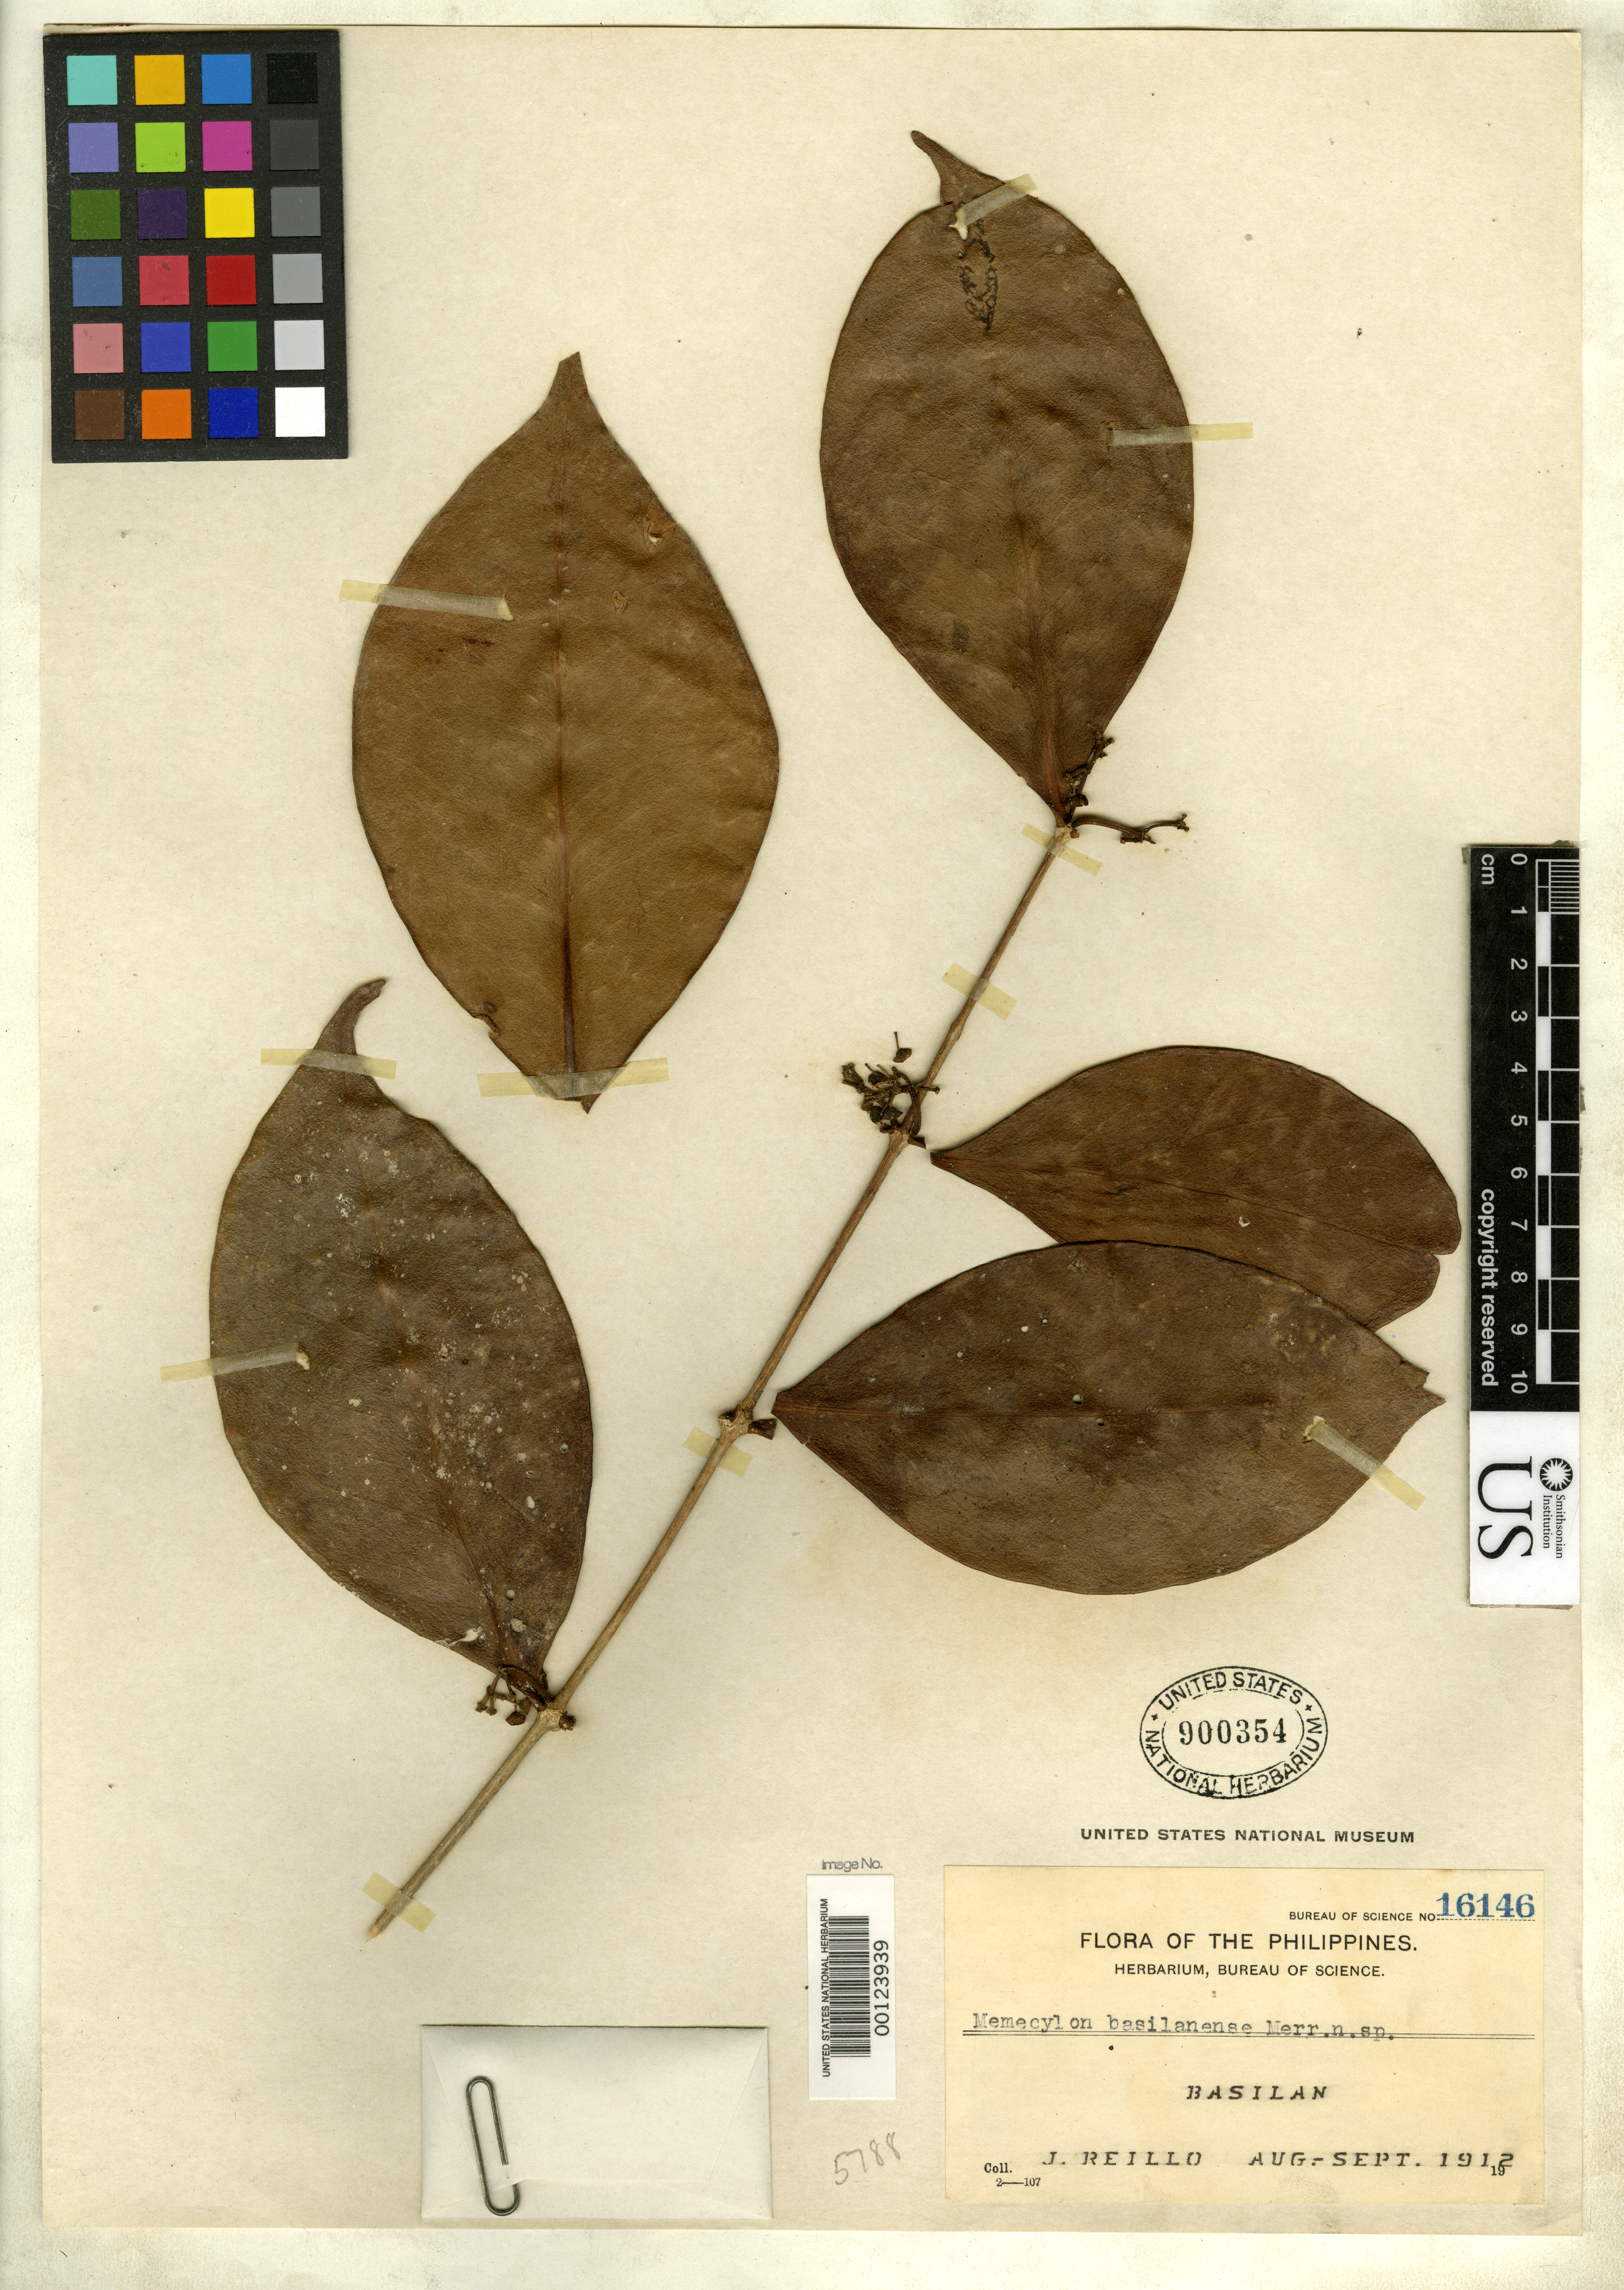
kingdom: Plantae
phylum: Tracheophyta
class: Magnoliopsida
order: Myrtales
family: Melastomataceae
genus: Memecylon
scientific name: Memecylon basilanense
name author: Merr.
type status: Isotype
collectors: J. Reillo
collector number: Bur. Sci. 16146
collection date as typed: Sep 1912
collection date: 1912-09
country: Philippines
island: Basilan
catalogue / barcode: US 900354